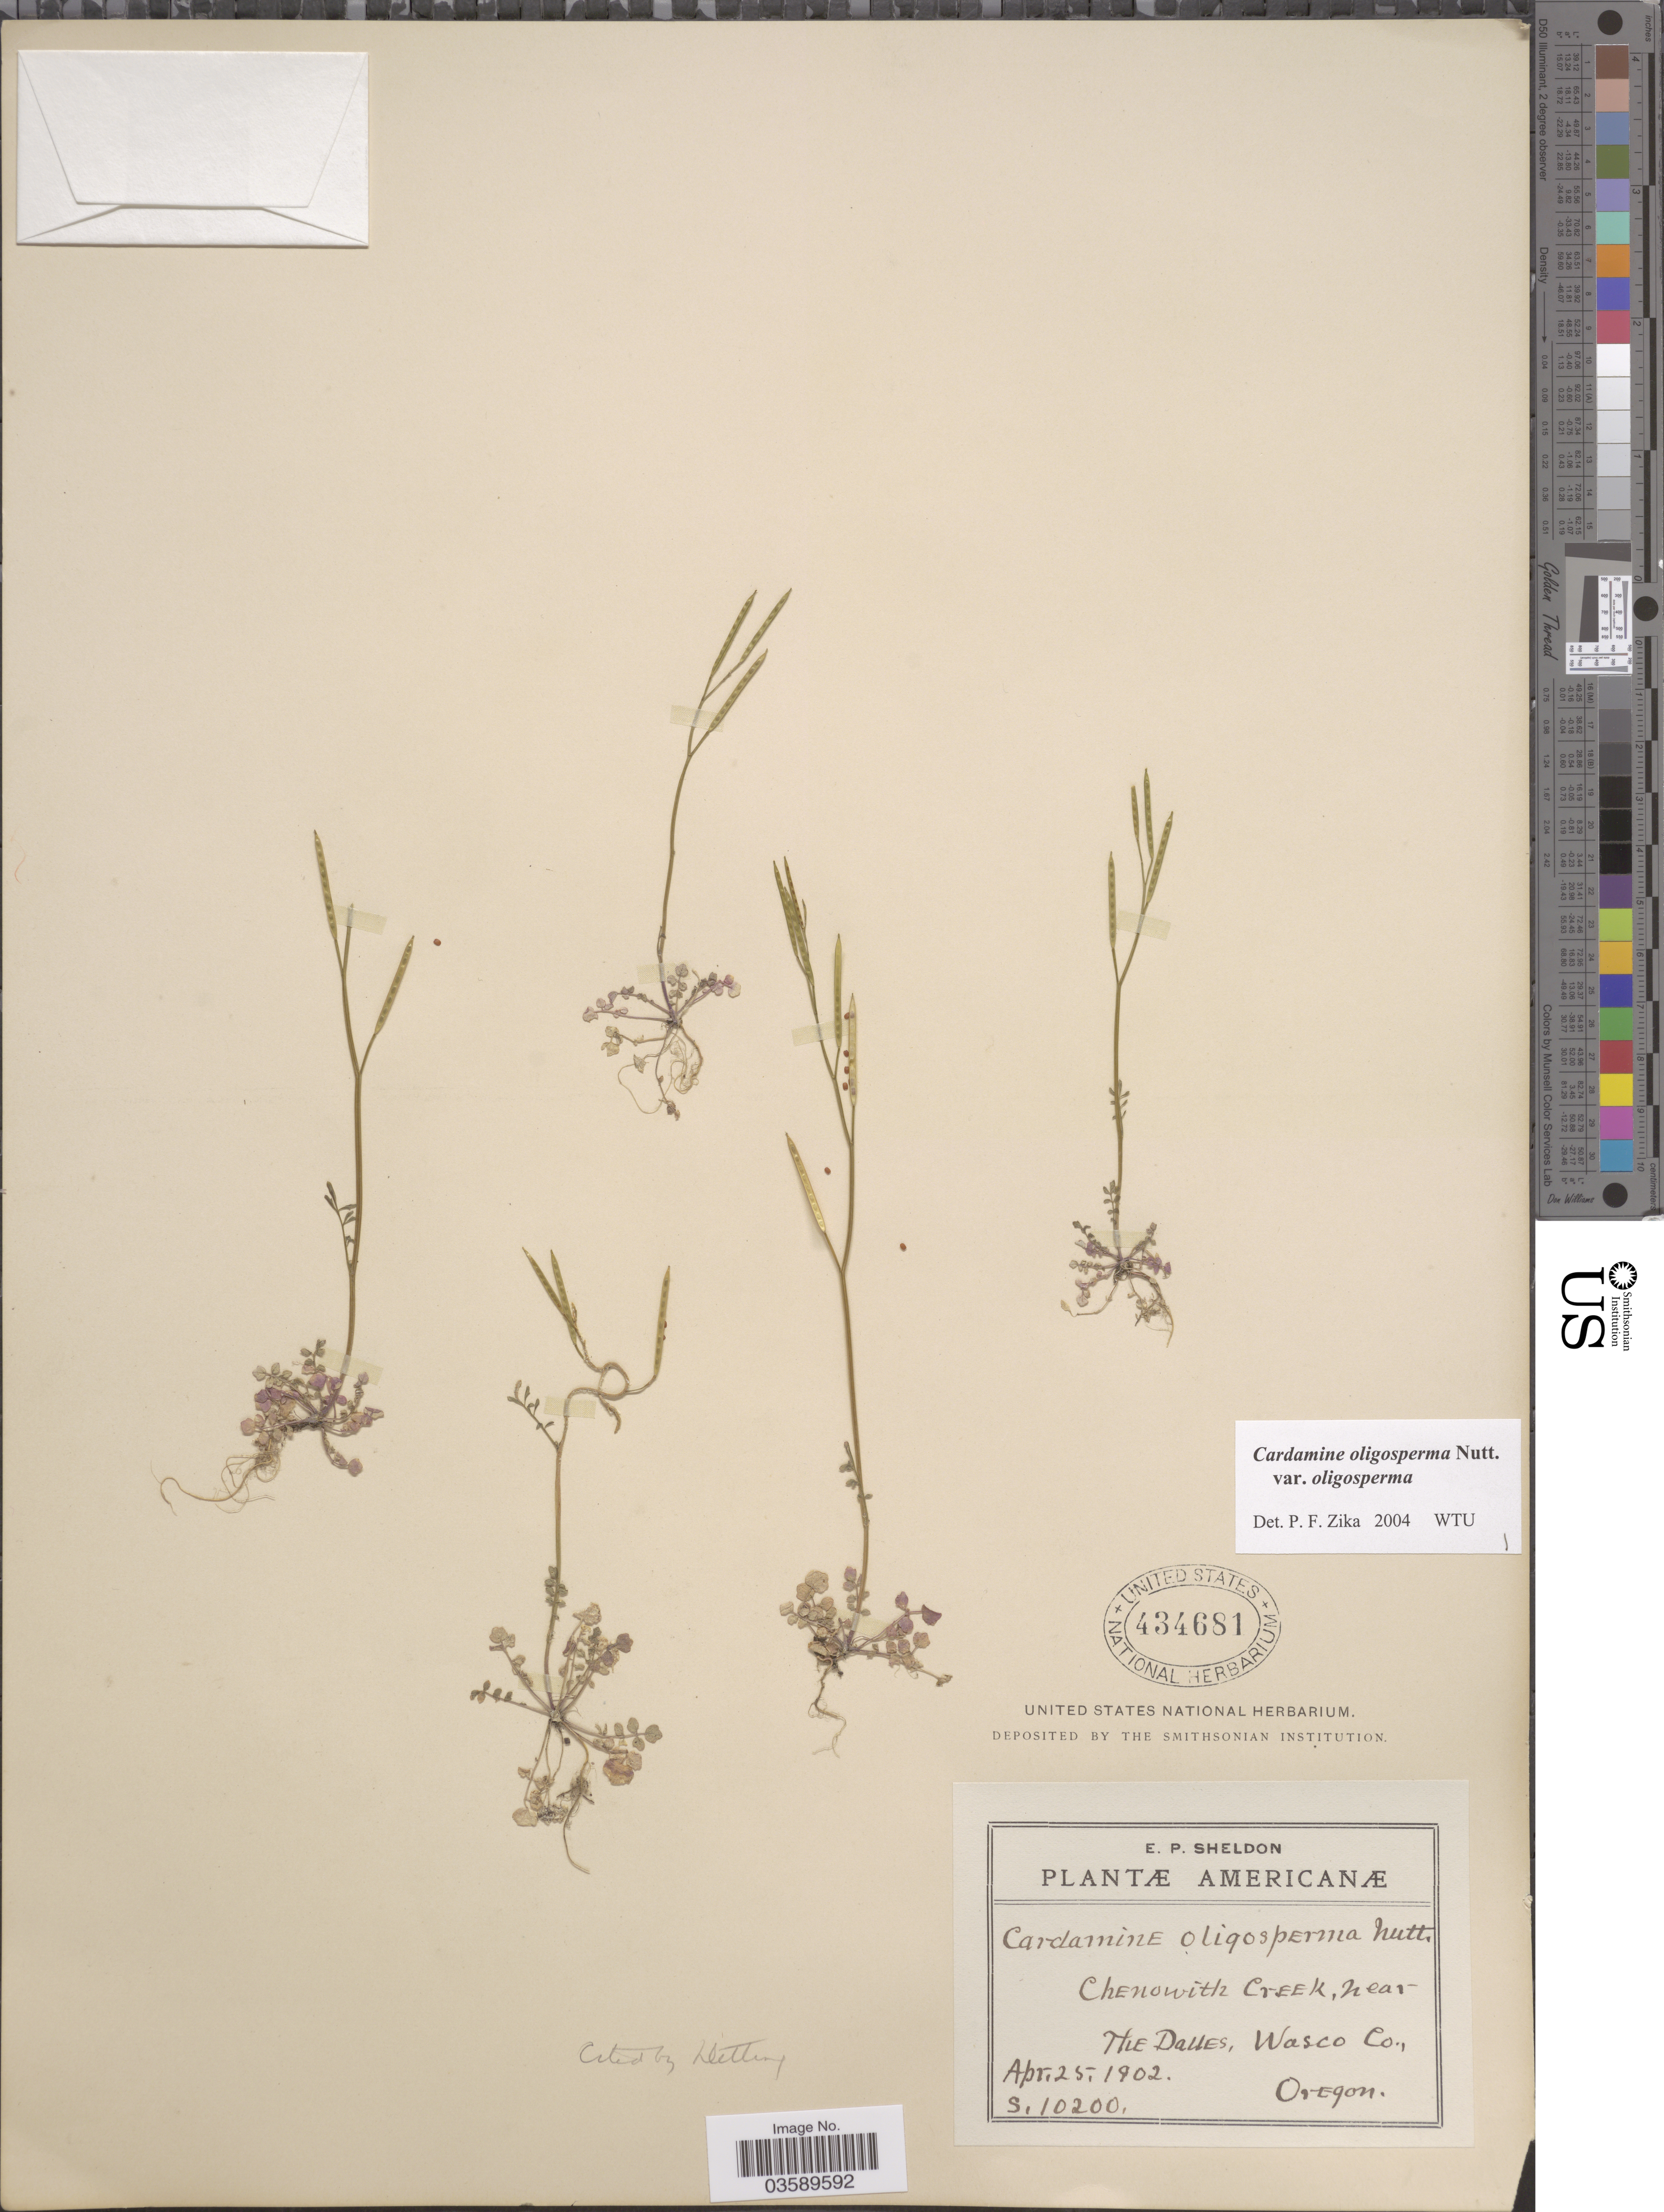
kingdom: Plantae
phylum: Tracheophyta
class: Magnoliopsida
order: Brassicales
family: Brassicaceae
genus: Cardamine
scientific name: Cardamine oligosperma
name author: Nutt.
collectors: E. P. Sheldon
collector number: S10200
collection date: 1902-04-25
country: United States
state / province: Oregon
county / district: Wasco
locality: Americanœ. Chenowith Creek, near the Dalles, Wasco Co.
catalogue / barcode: US 434681